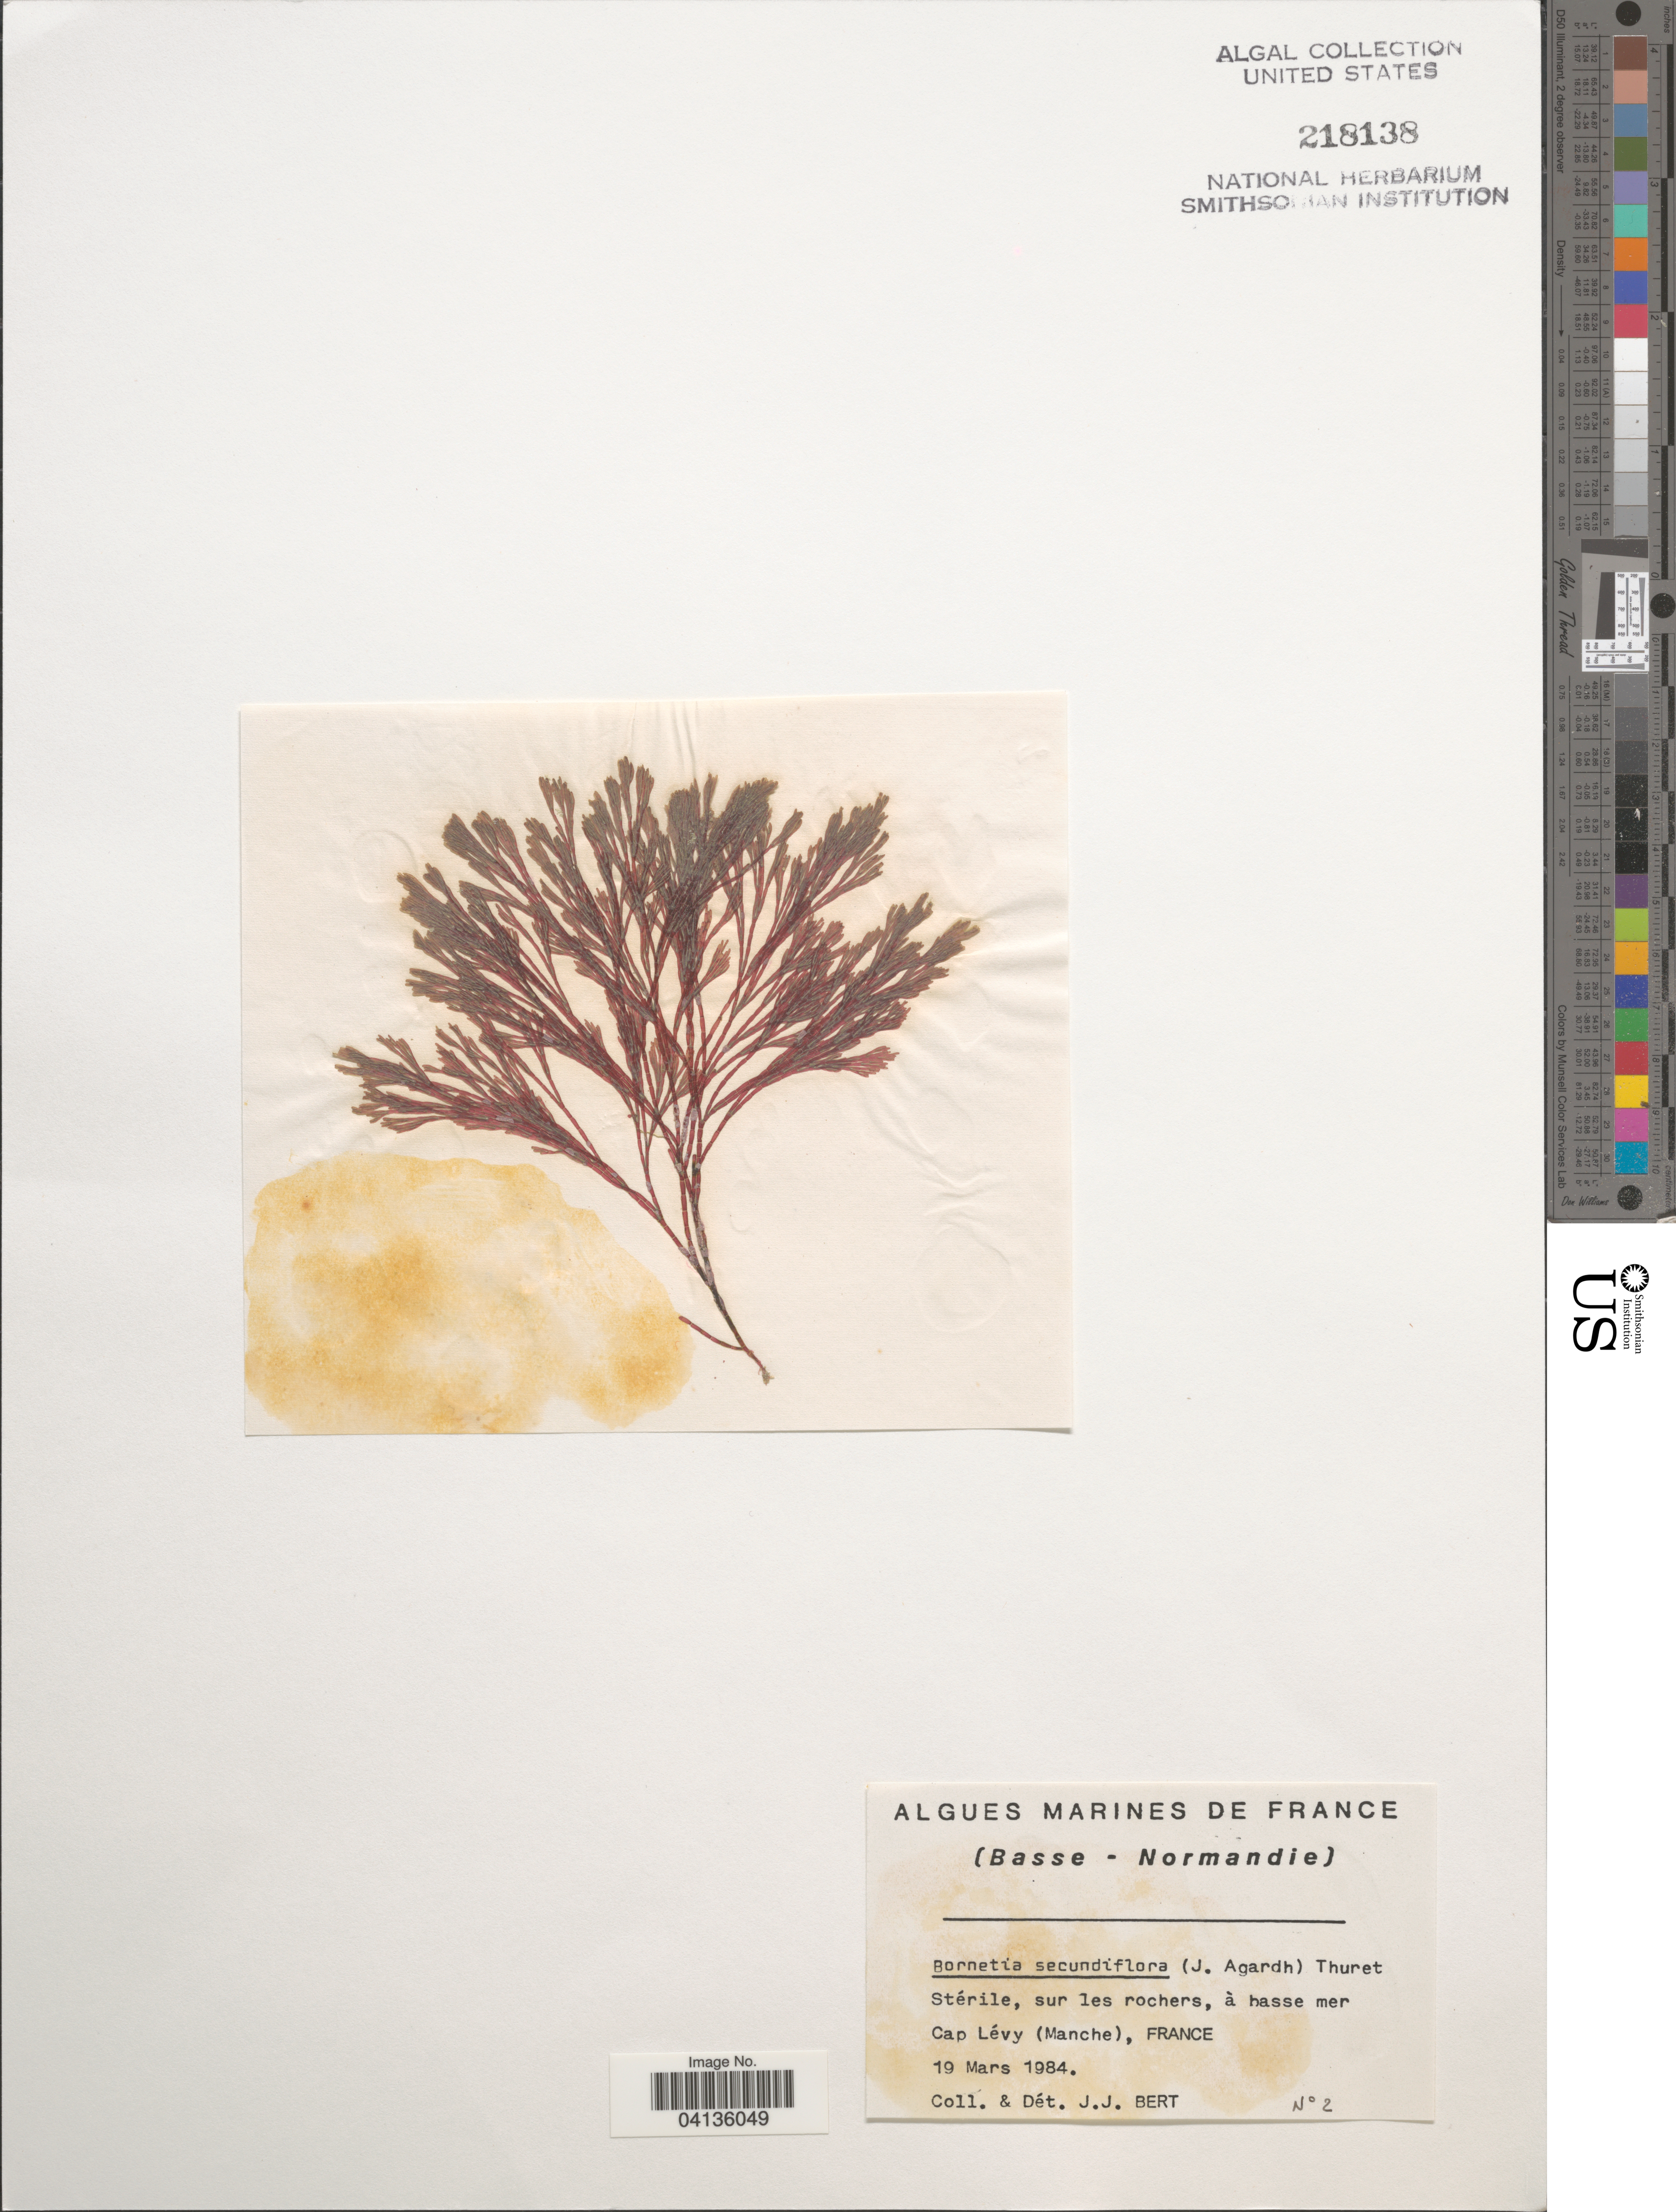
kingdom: Plantae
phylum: Rhodophyta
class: Florideophyceae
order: Ceramiales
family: Ceramiaceae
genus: Bornetia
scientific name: Bornetia secundiflora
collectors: J. Bert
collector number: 2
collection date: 1984-03-19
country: France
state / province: Normandie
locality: Cap Lévy (Manche).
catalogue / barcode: US 218138